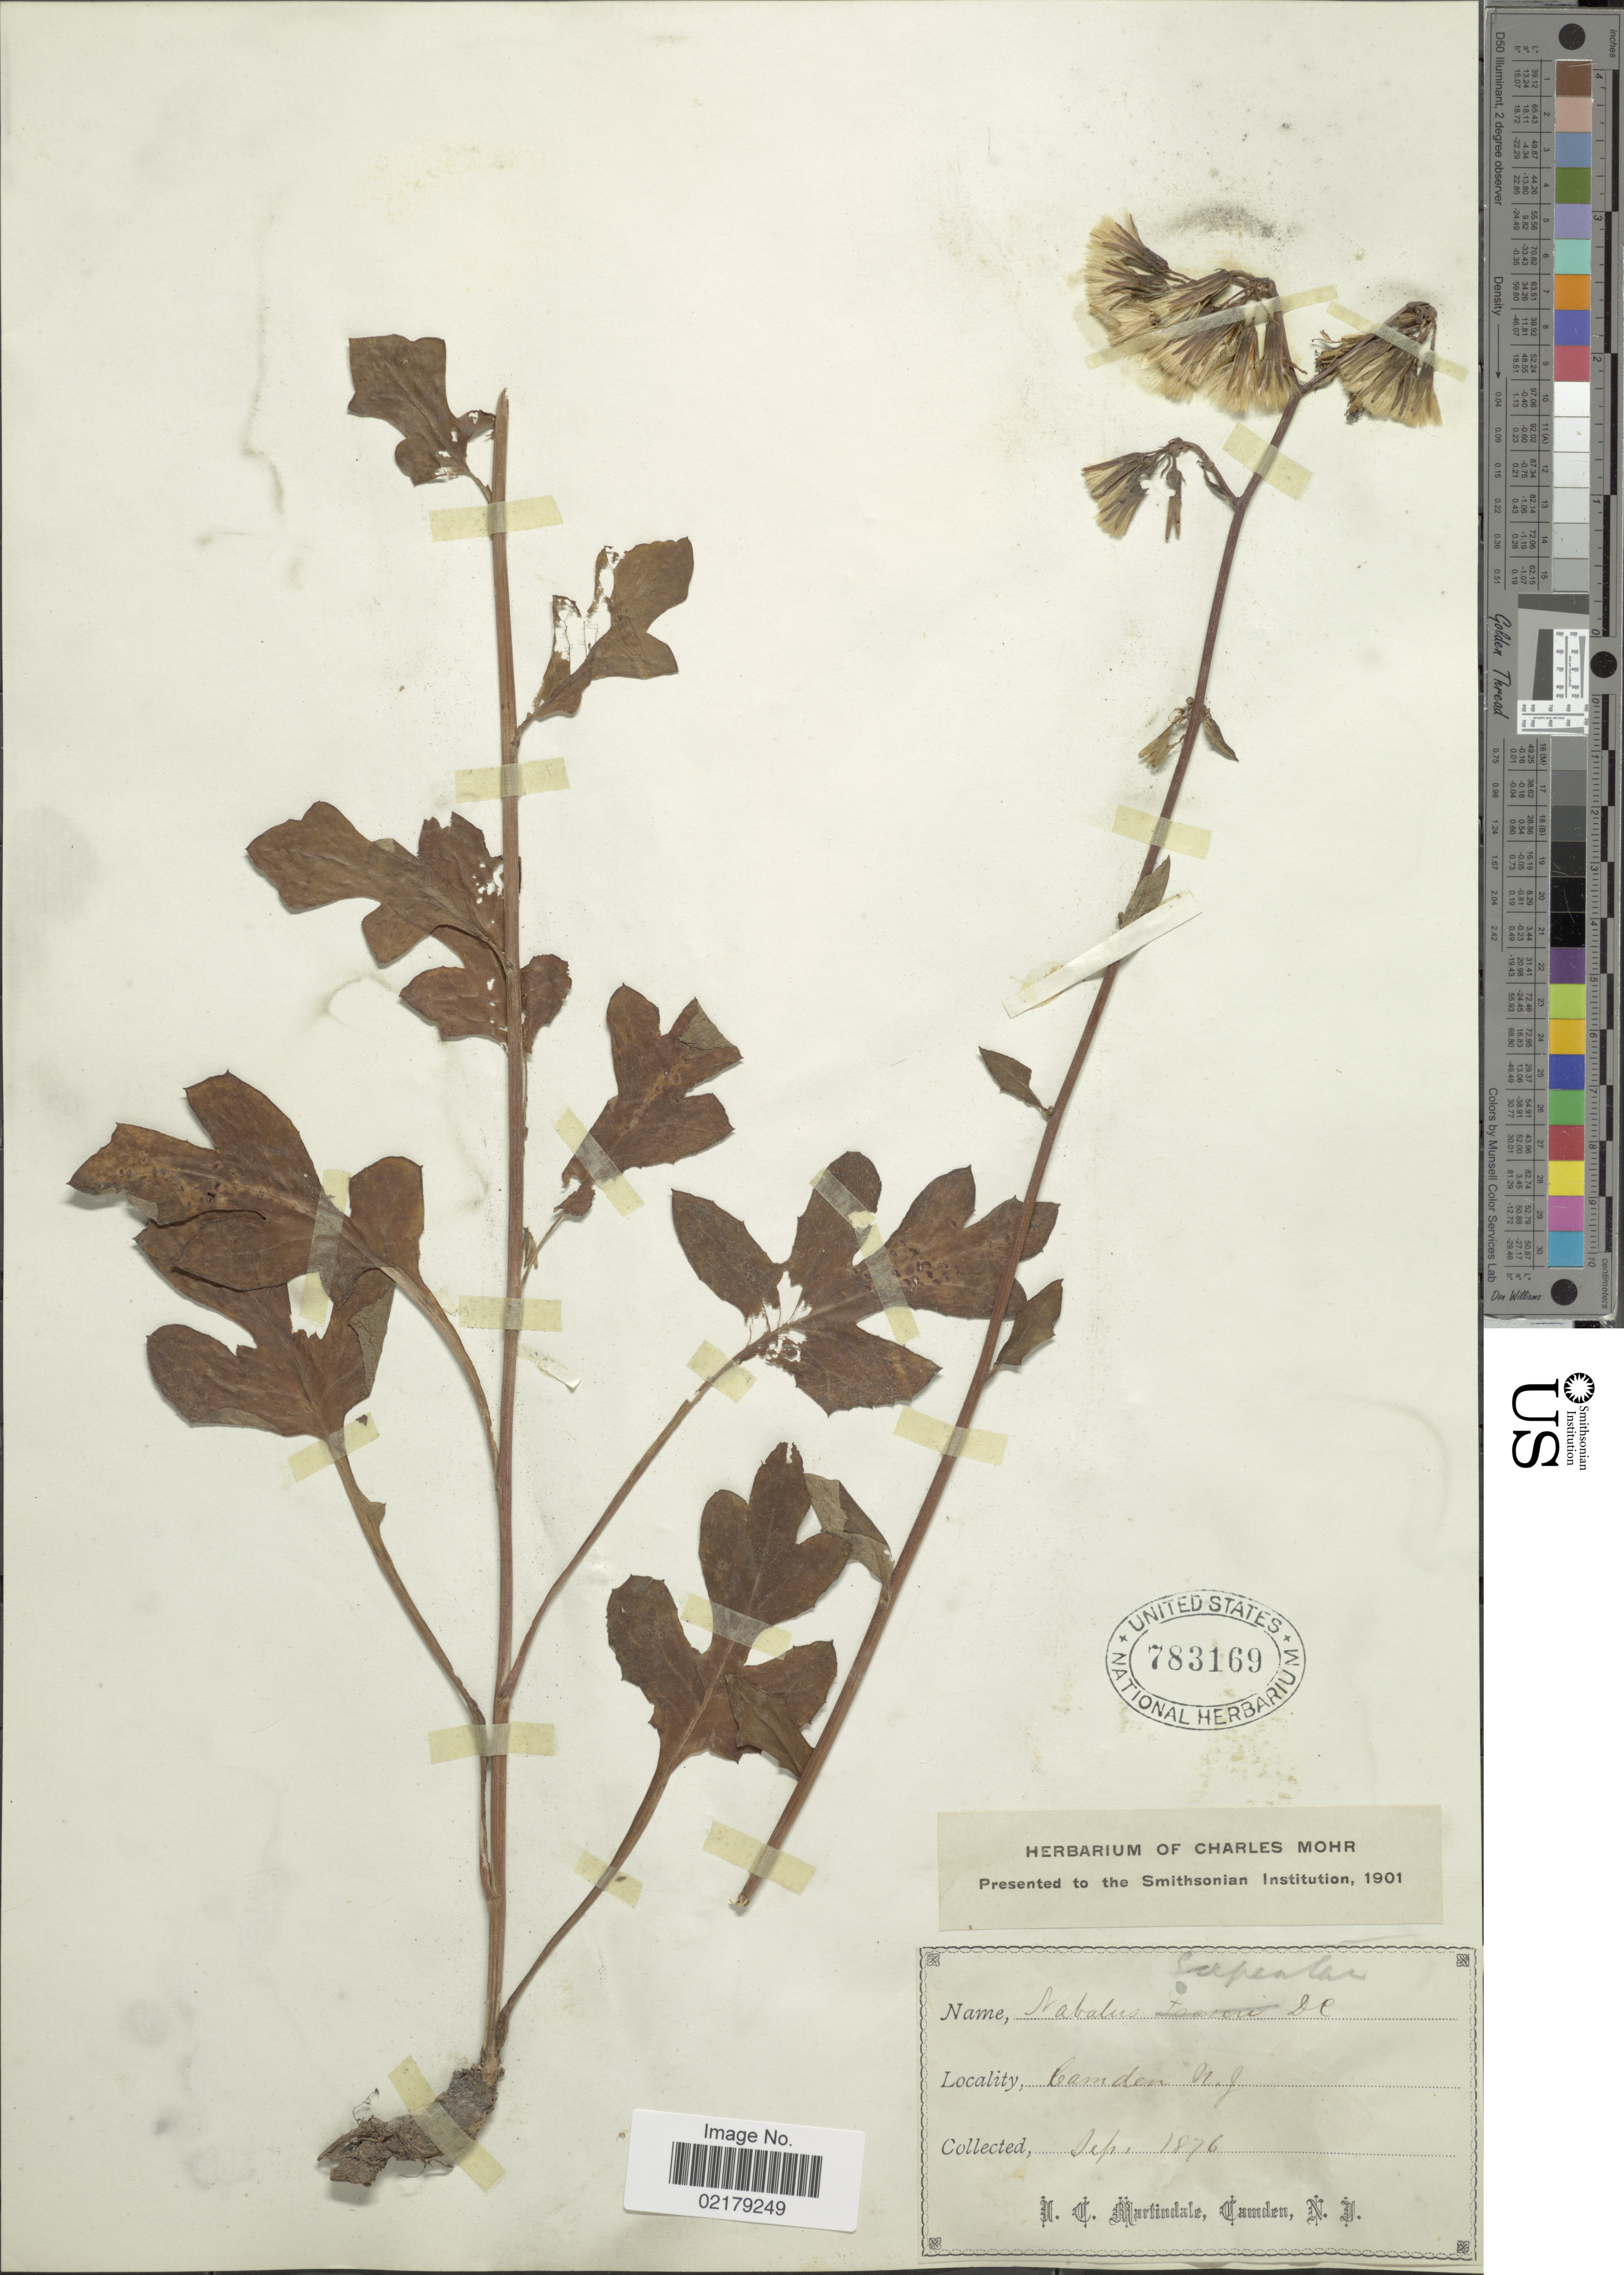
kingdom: Plantae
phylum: Tracheophyta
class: Magnoliopsida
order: Asterales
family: Asteraceae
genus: Nabalus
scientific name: Nabalus serpentarius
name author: (Pursh) Hook.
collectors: I. C. Martindale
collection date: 1876-09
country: United States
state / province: New Jersey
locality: Camden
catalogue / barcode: US 783169